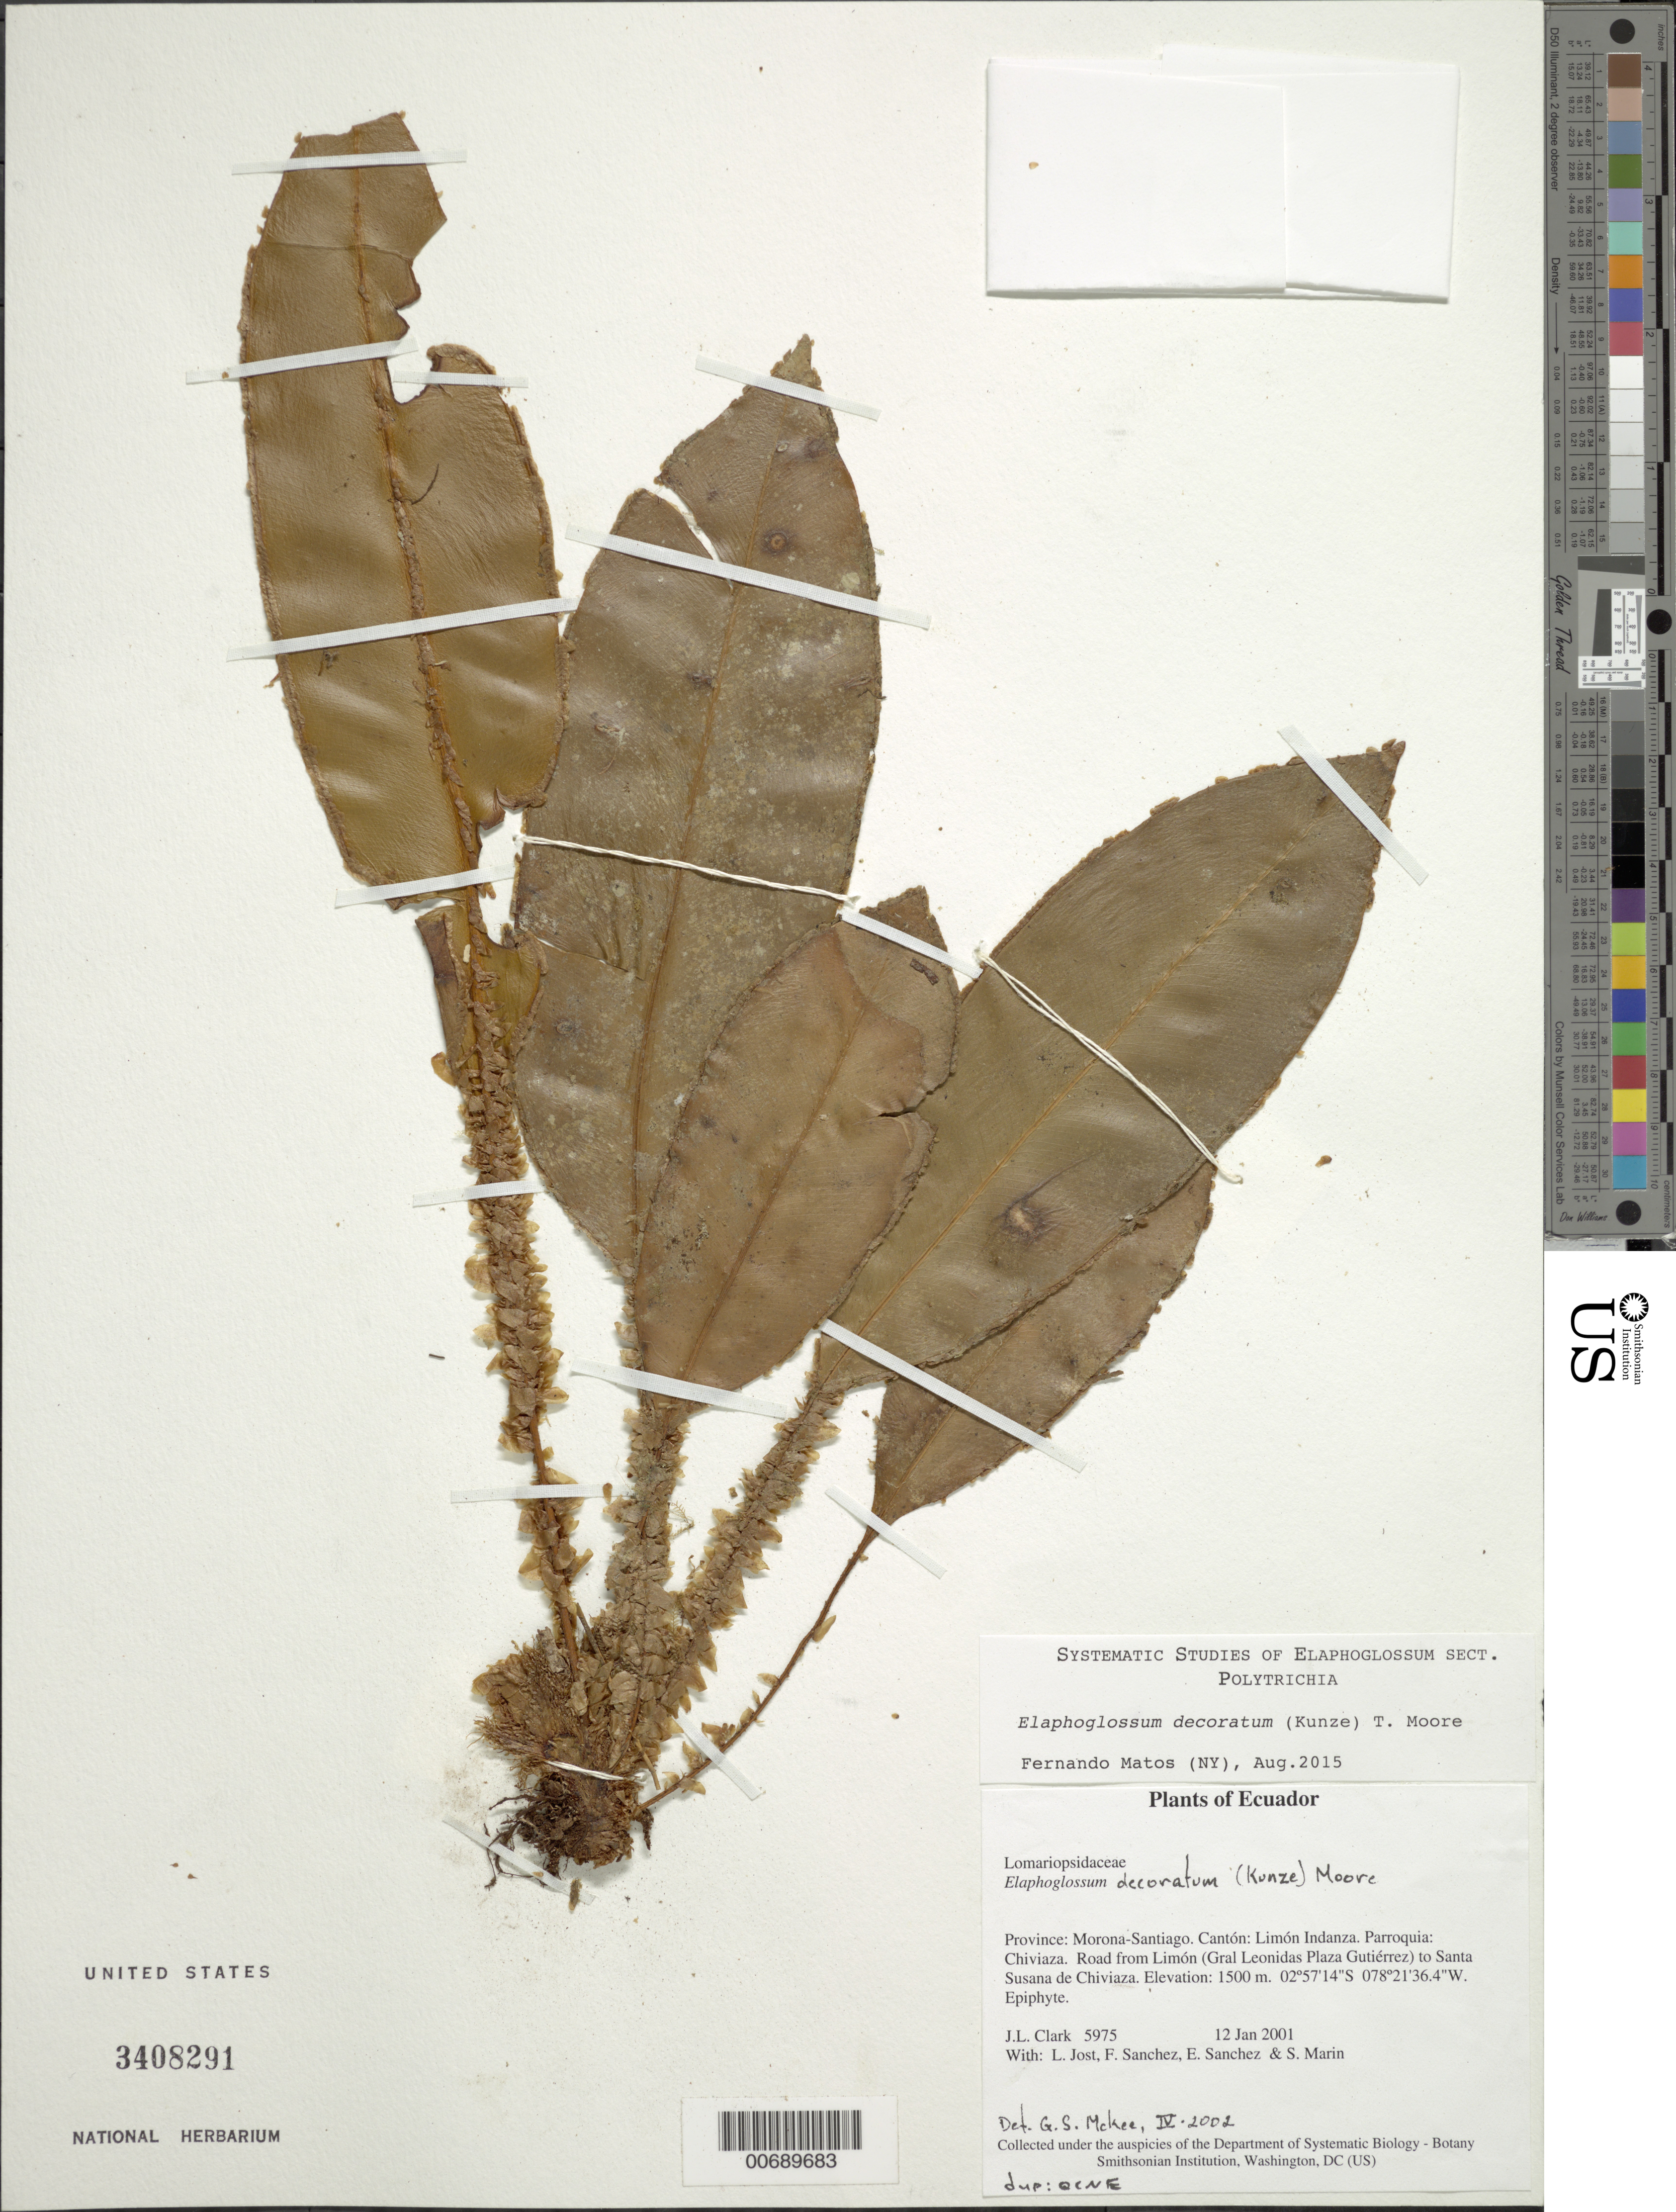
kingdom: Plantae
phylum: Tracheophyta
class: Polypodiopsida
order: Polypodiales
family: Dryopteridaceae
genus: Elaphoglossum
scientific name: Elaphoglossum decoratum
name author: (Kunze) T. Moore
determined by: McKee, G. S., (US), NMNH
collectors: J. L. Clark, L. Jost, F. Sanchez, E. Sanchez & S. Marin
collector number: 5975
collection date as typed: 12 Jan 2001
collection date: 2001-01-12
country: Ecuador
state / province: Morona-Santiago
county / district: Limón Indanza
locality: Parroquia: Chiviaza. Road from Limón (Gral Leonidas Plaza Gutiérrez) to Santa Susana de Chiviaza.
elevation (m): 1500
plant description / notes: AAU, AZUAY, MO, QCNE, US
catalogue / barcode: US 3408291